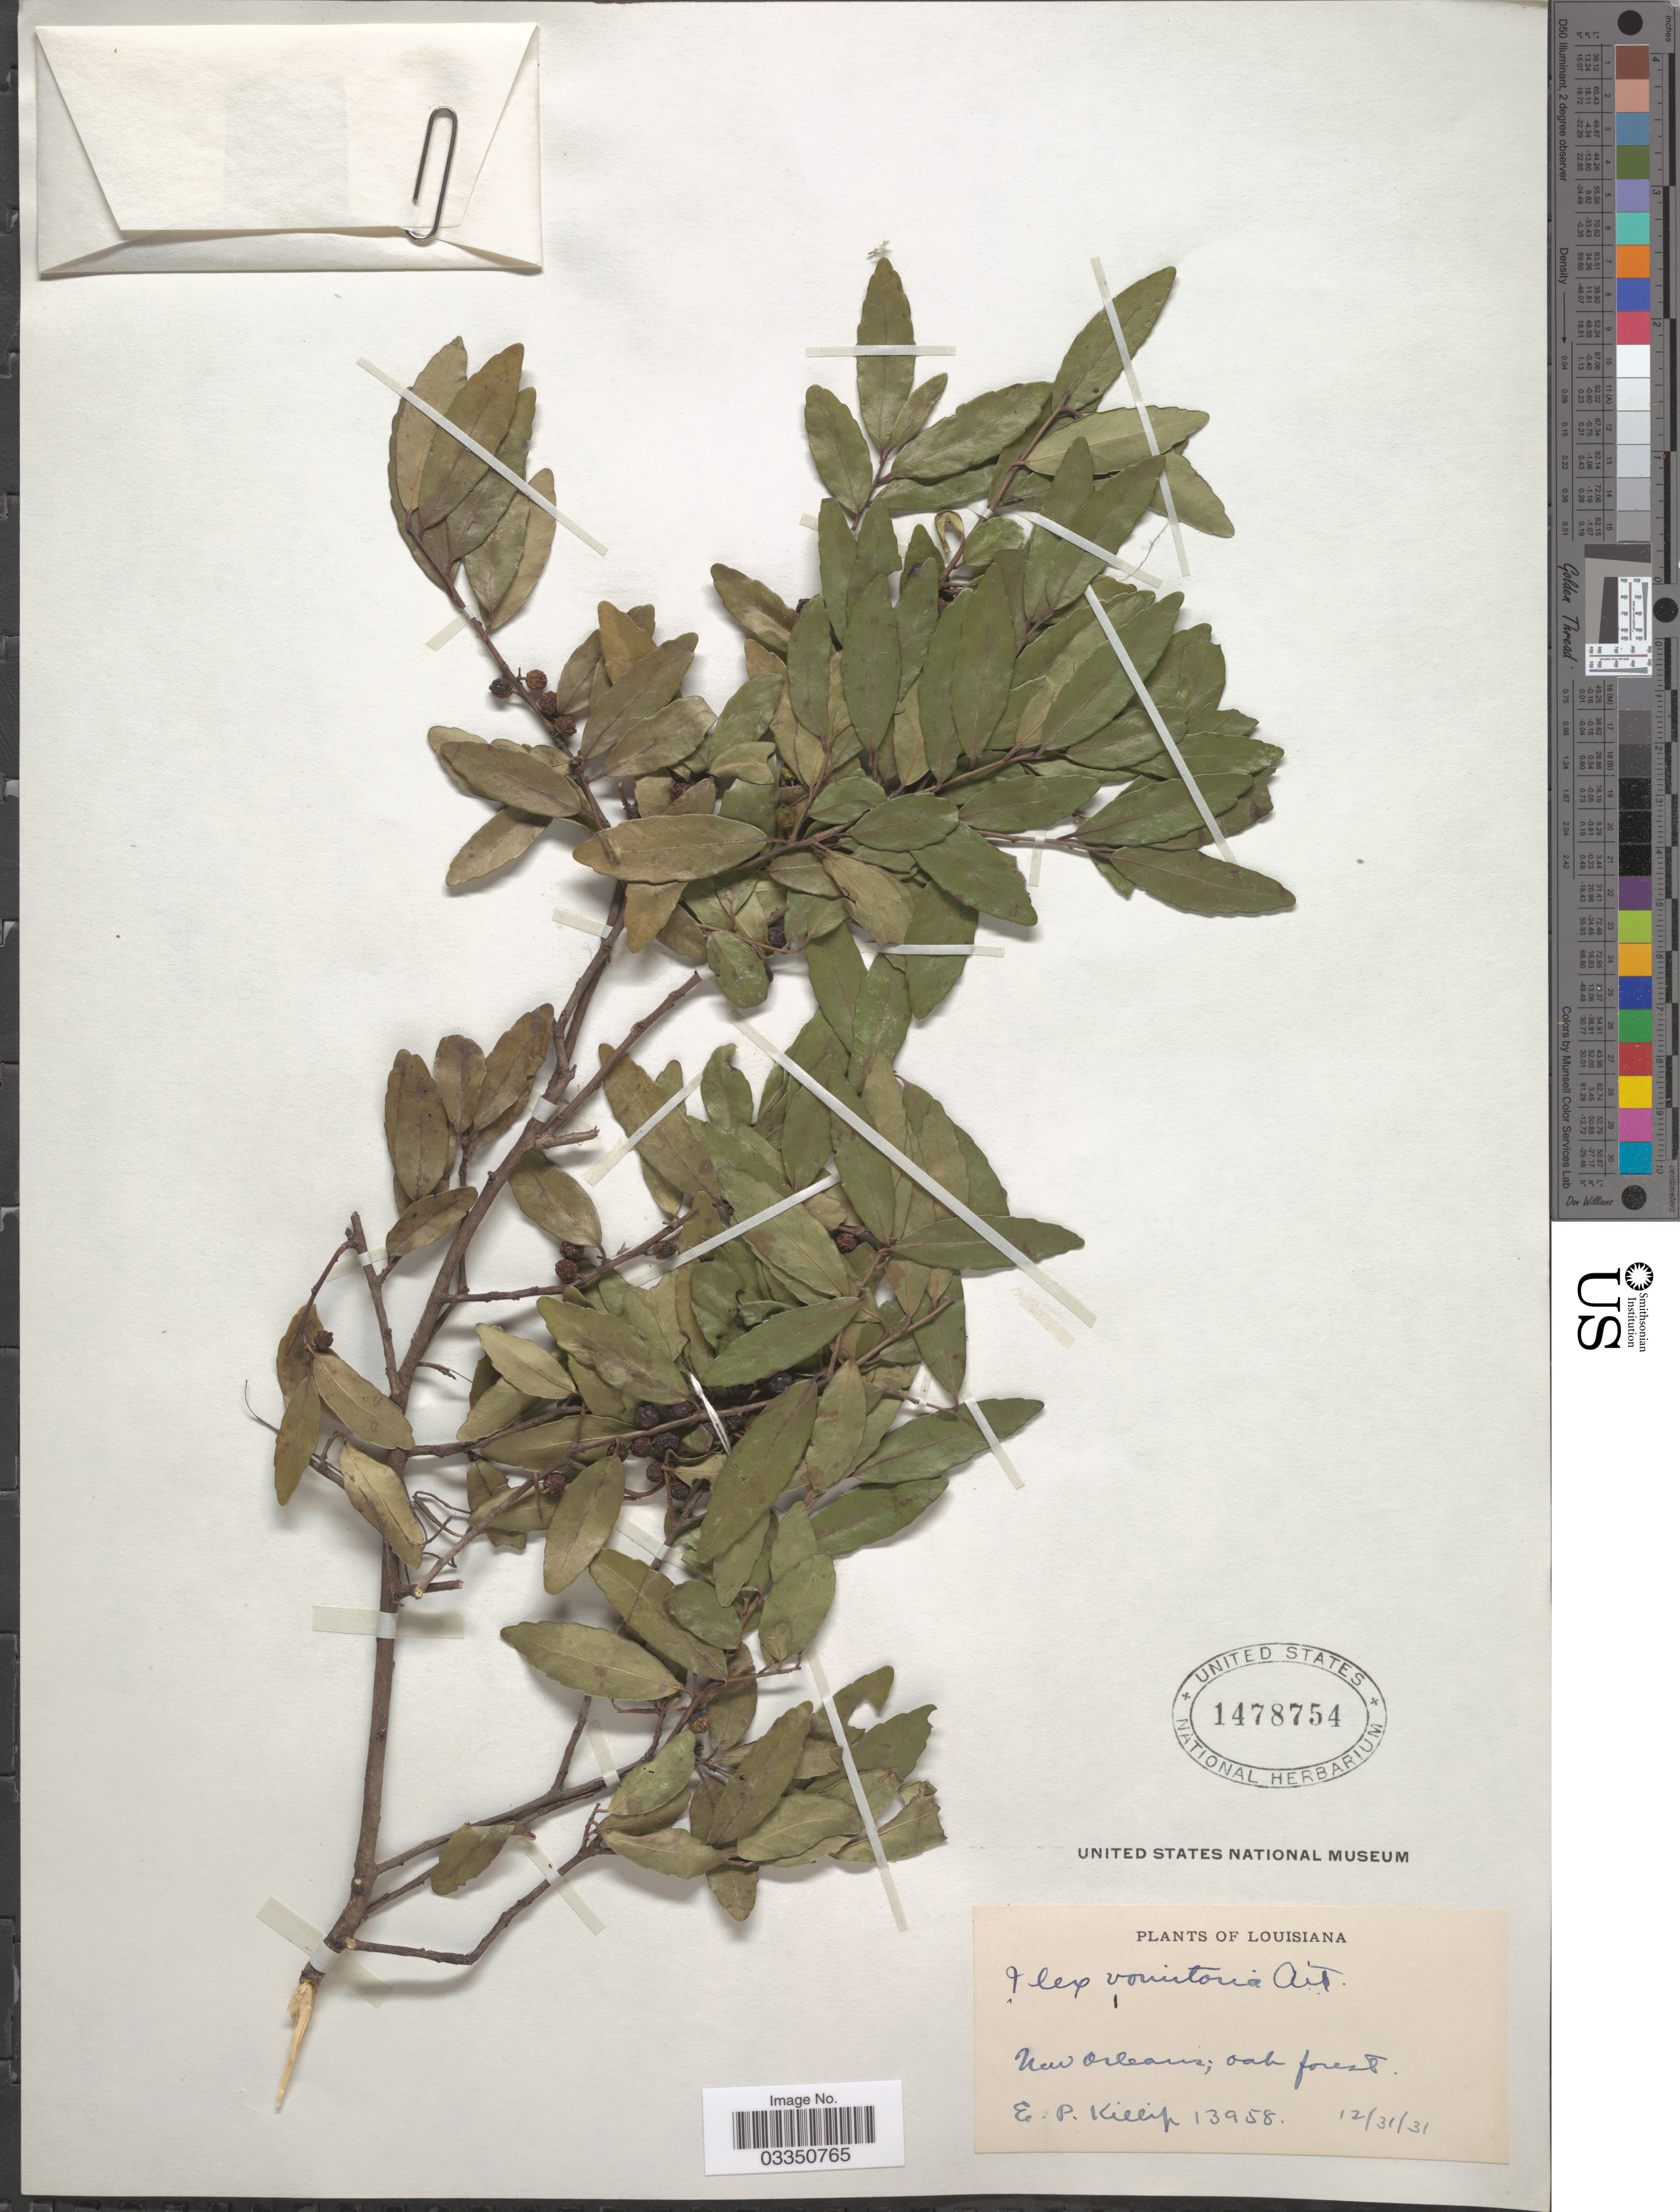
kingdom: Plantae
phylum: Tracheophyta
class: Magnoliopsida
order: Aquifoliales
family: Aquifoliaceae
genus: Ilex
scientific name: Ilex vomitoria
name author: Aiton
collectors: E. P. Killip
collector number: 13958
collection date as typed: Transcribed d/m/y: 31/12/31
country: United States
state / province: Louisiana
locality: New Orleans.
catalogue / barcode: US 1478754